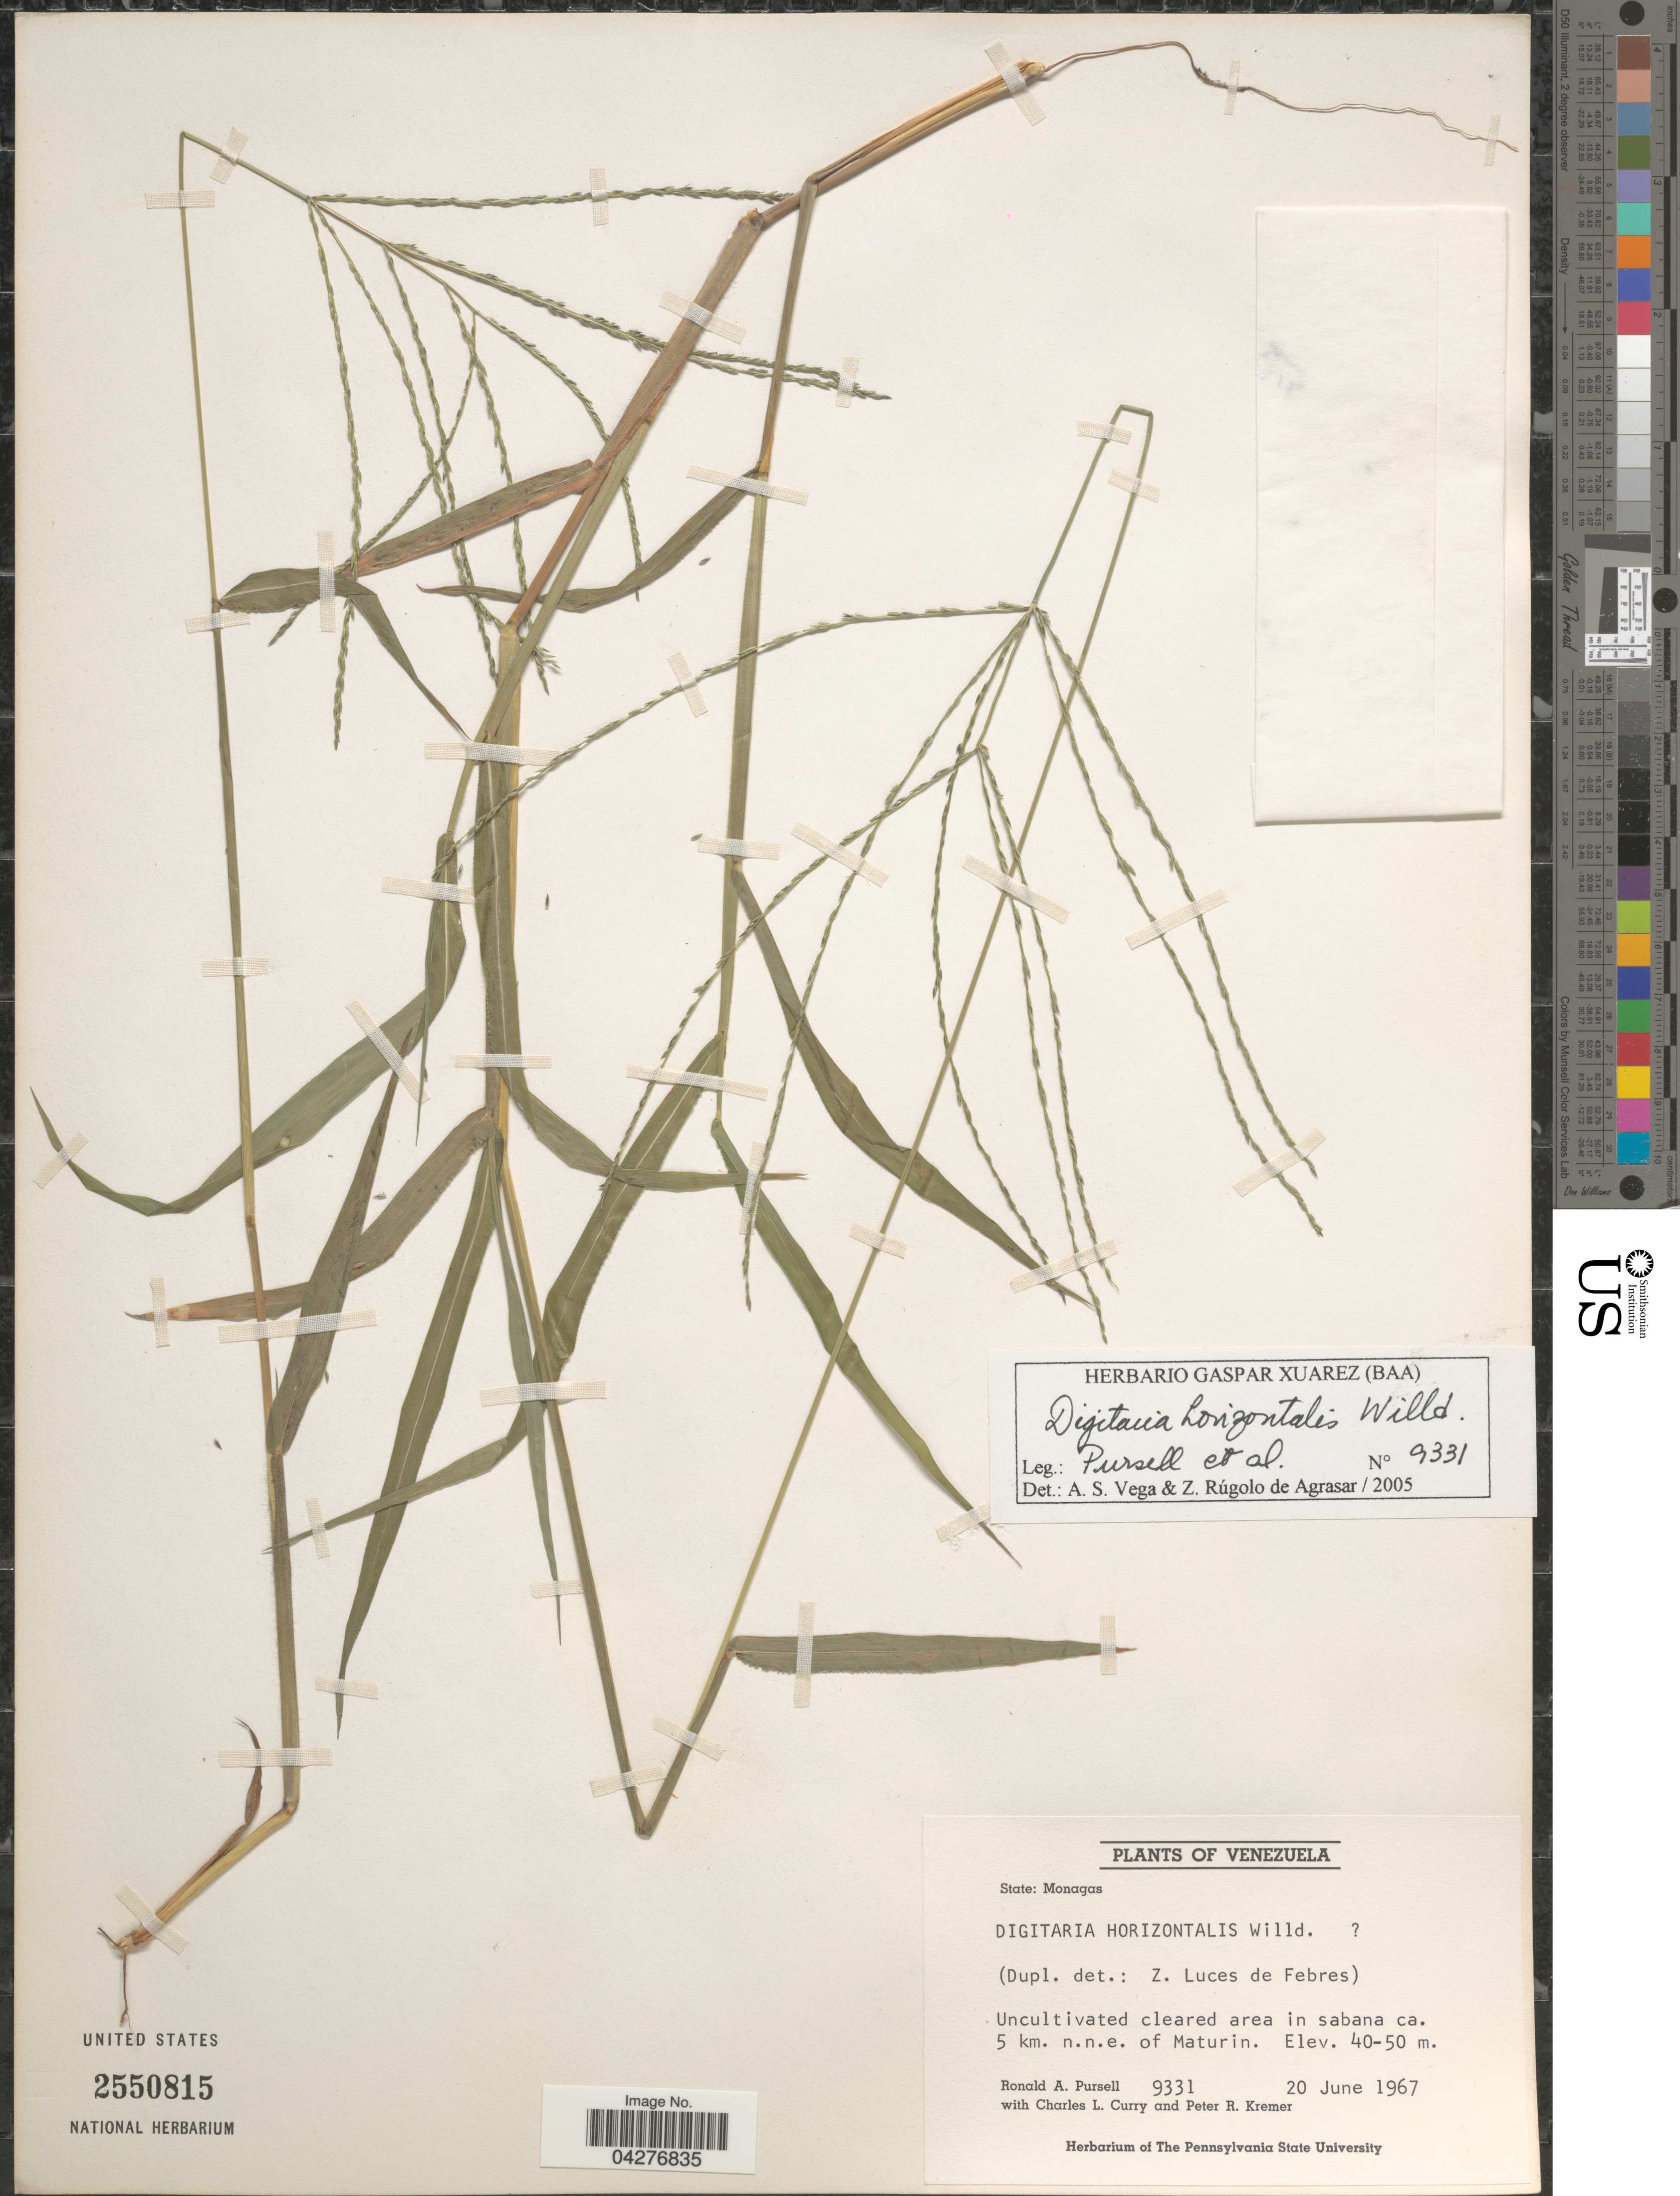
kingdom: Plantae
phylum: Tracheophyta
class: Liliopsida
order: Poales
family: Poaceae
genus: Digitaria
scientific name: Digitaria horizontalis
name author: Willd.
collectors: R. A. Pursell, C. L. Curry & P. Kremer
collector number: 9331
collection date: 1967-06-20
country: Venezuela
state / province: Monagas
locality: Uncultivated cleared area in sabana ca. 5 km. n.n.e. of Maturin.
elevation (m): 40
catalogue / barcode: US 2550815